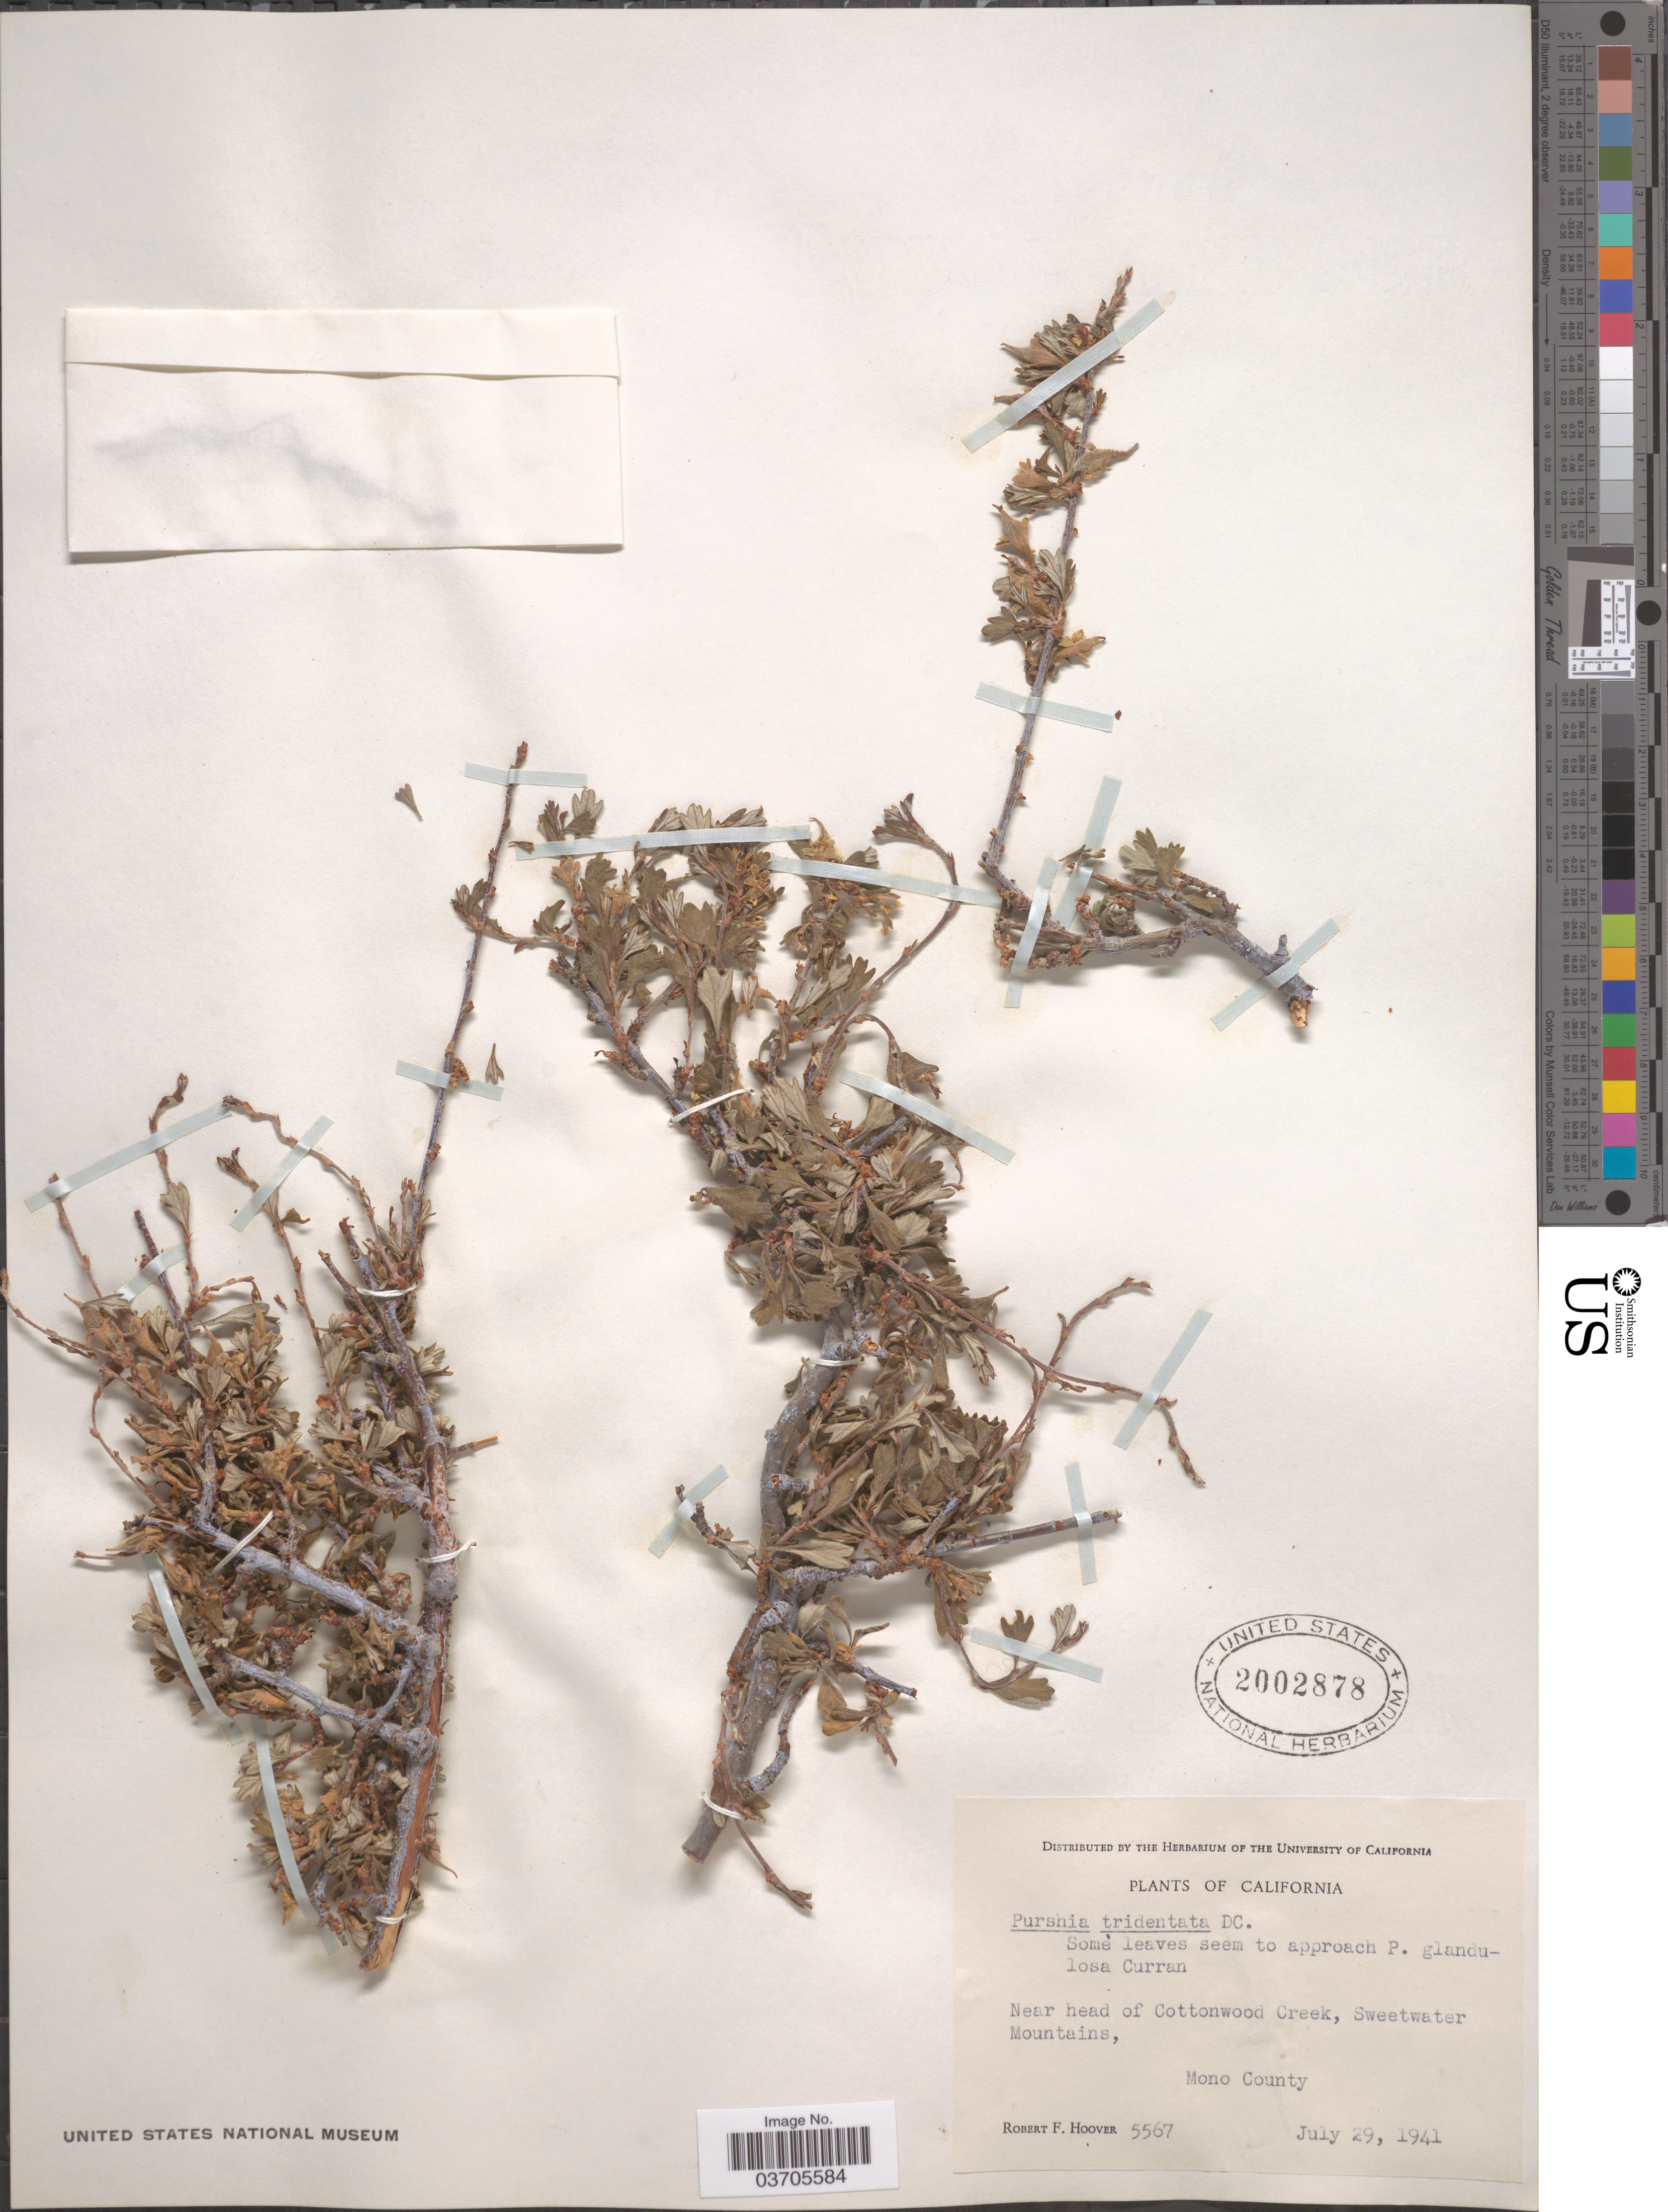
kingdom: Plantae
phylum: Tracheophyta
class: Magnoliopsida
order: Rosales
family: Rosaceae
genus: Purshia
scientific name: Purshia tridentata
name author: (Pursh) DC.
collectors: R. F. Hoover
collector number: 5567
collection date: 1941-07-29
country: United States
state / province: California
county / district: Mono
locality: Near head of Cottonwood Creek, Sweetwater Mountains, Mono County.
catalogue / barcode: US 2002878